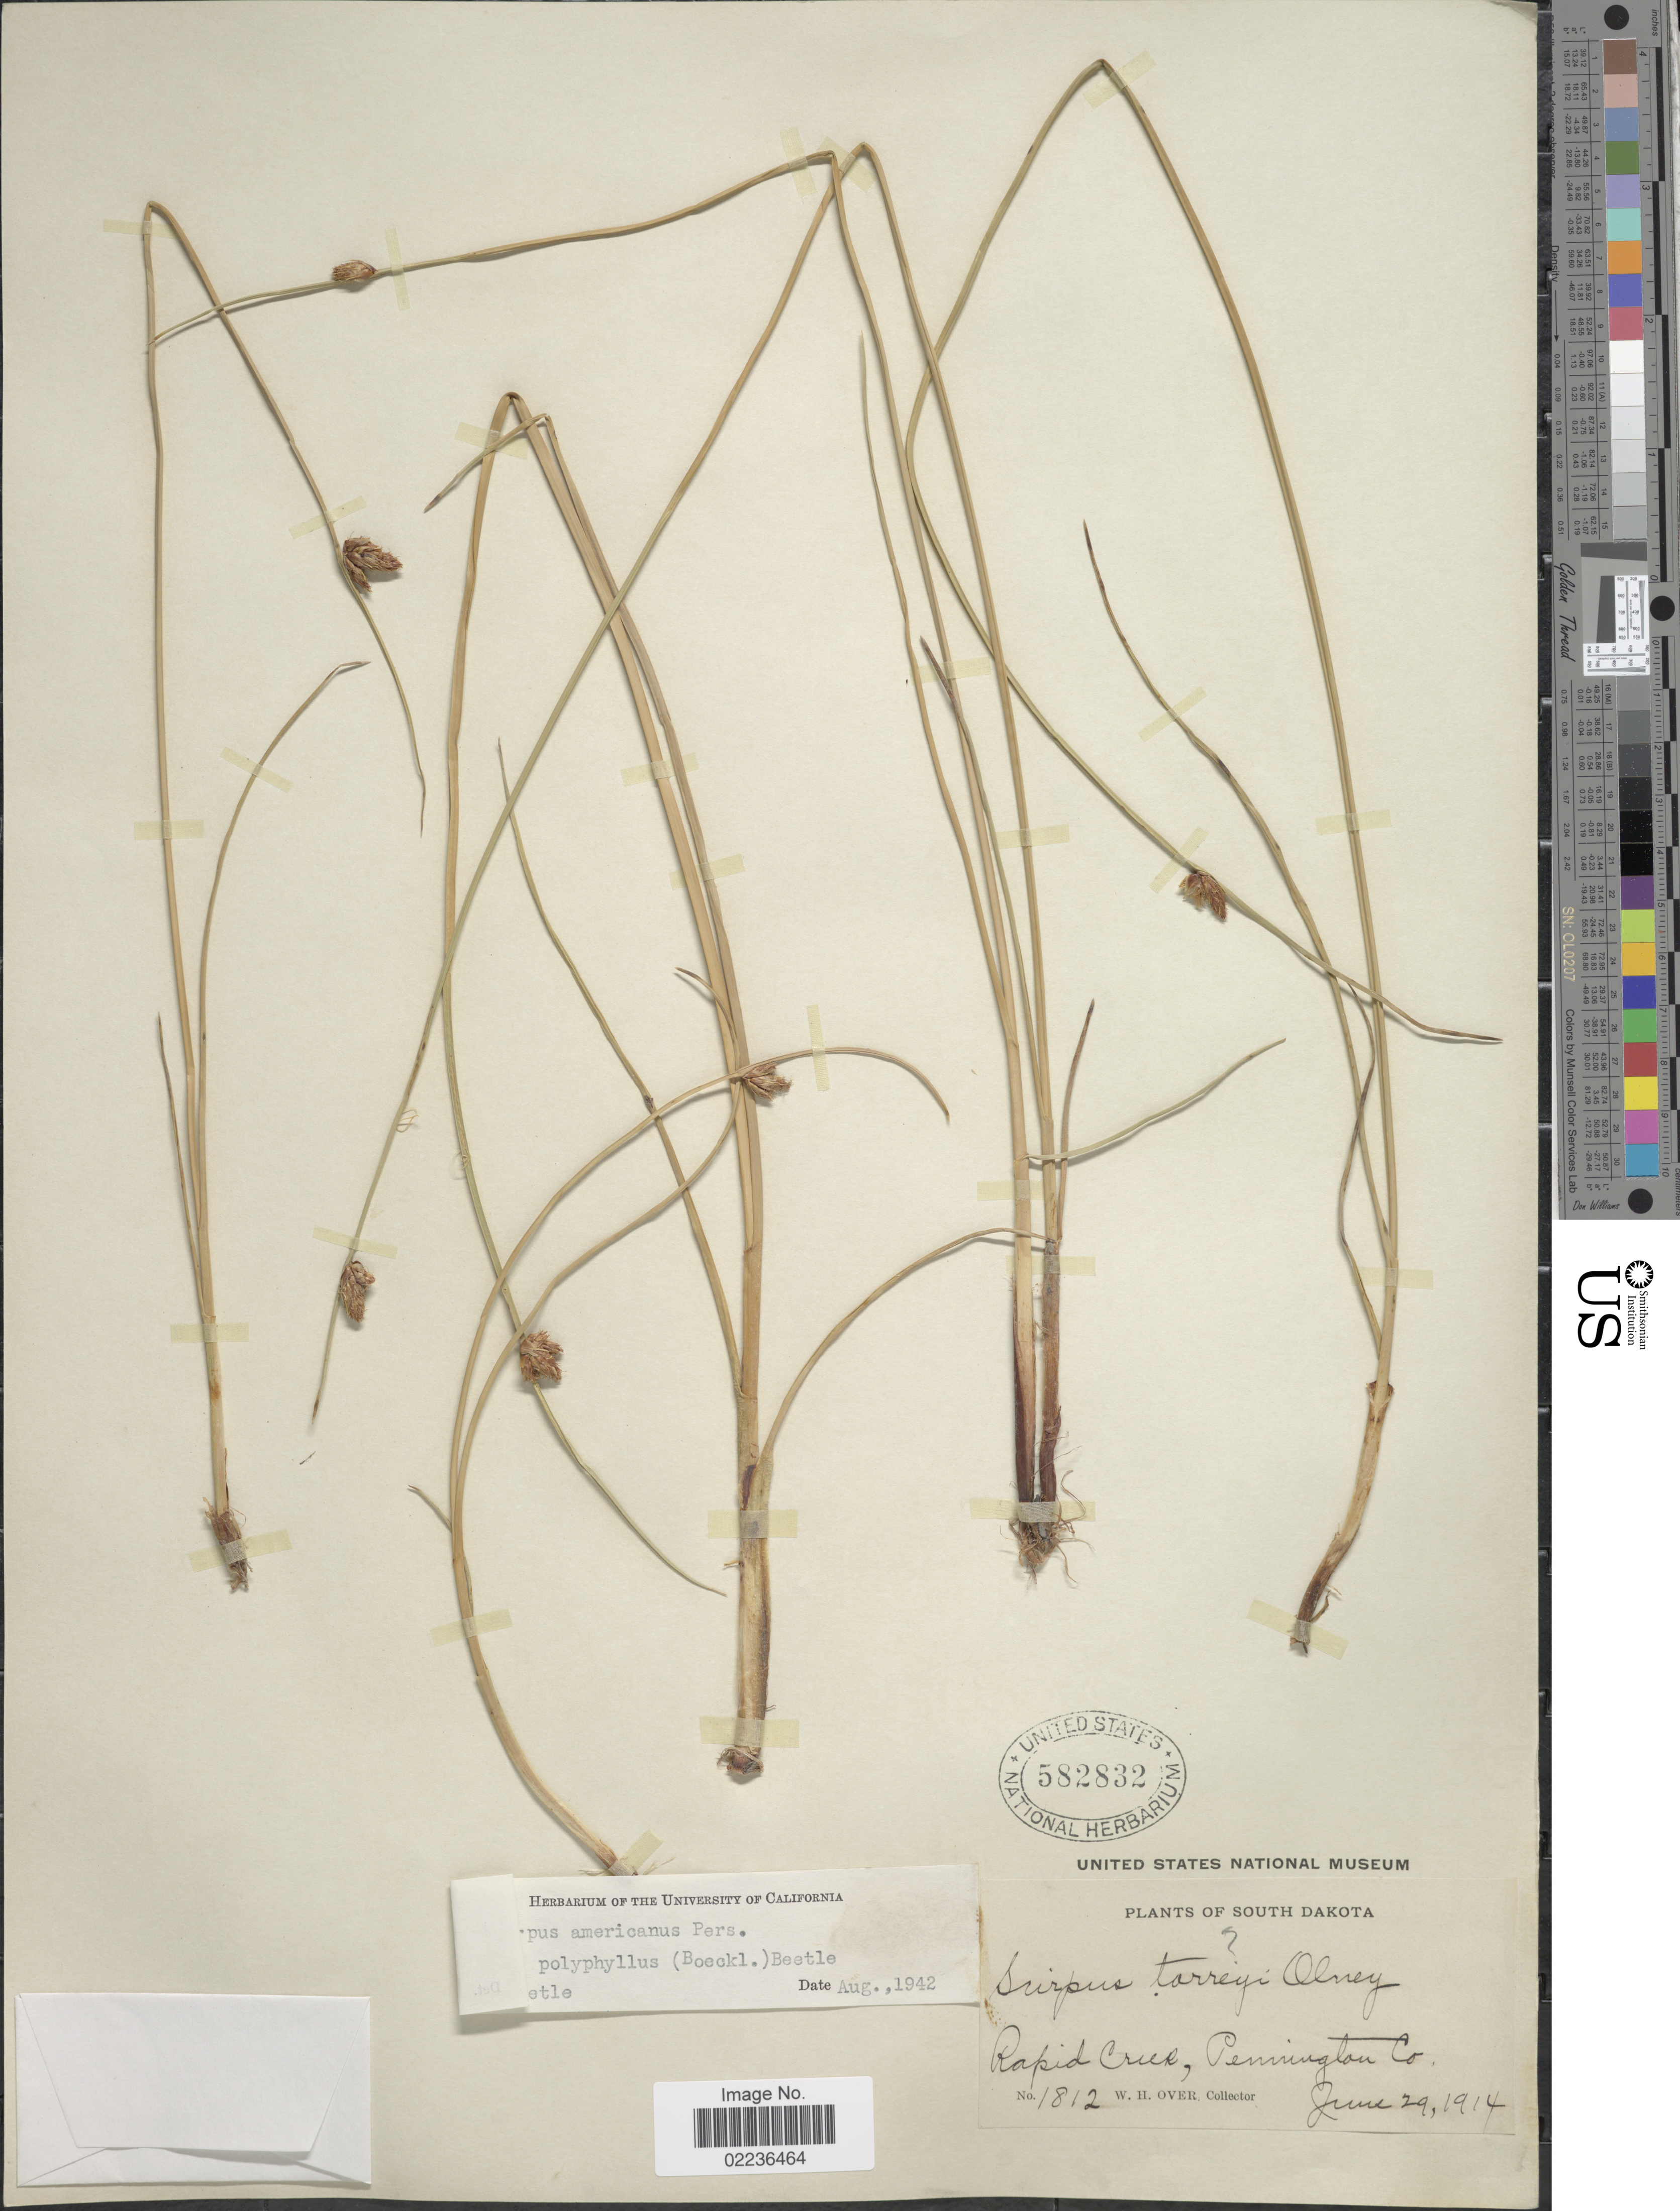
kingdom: Plantae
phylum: Tracheophyta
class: Liliopsida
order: Poales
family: Cyperaceae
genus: Schoenoplectus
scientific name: Schoenoplectus pungens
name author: (Vahl) Palla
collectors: W. Over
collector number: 1812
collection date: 1914-06-29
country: United States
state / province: South Dakota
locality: Rapid Creek, Pennington Co.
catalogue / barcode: US 582832